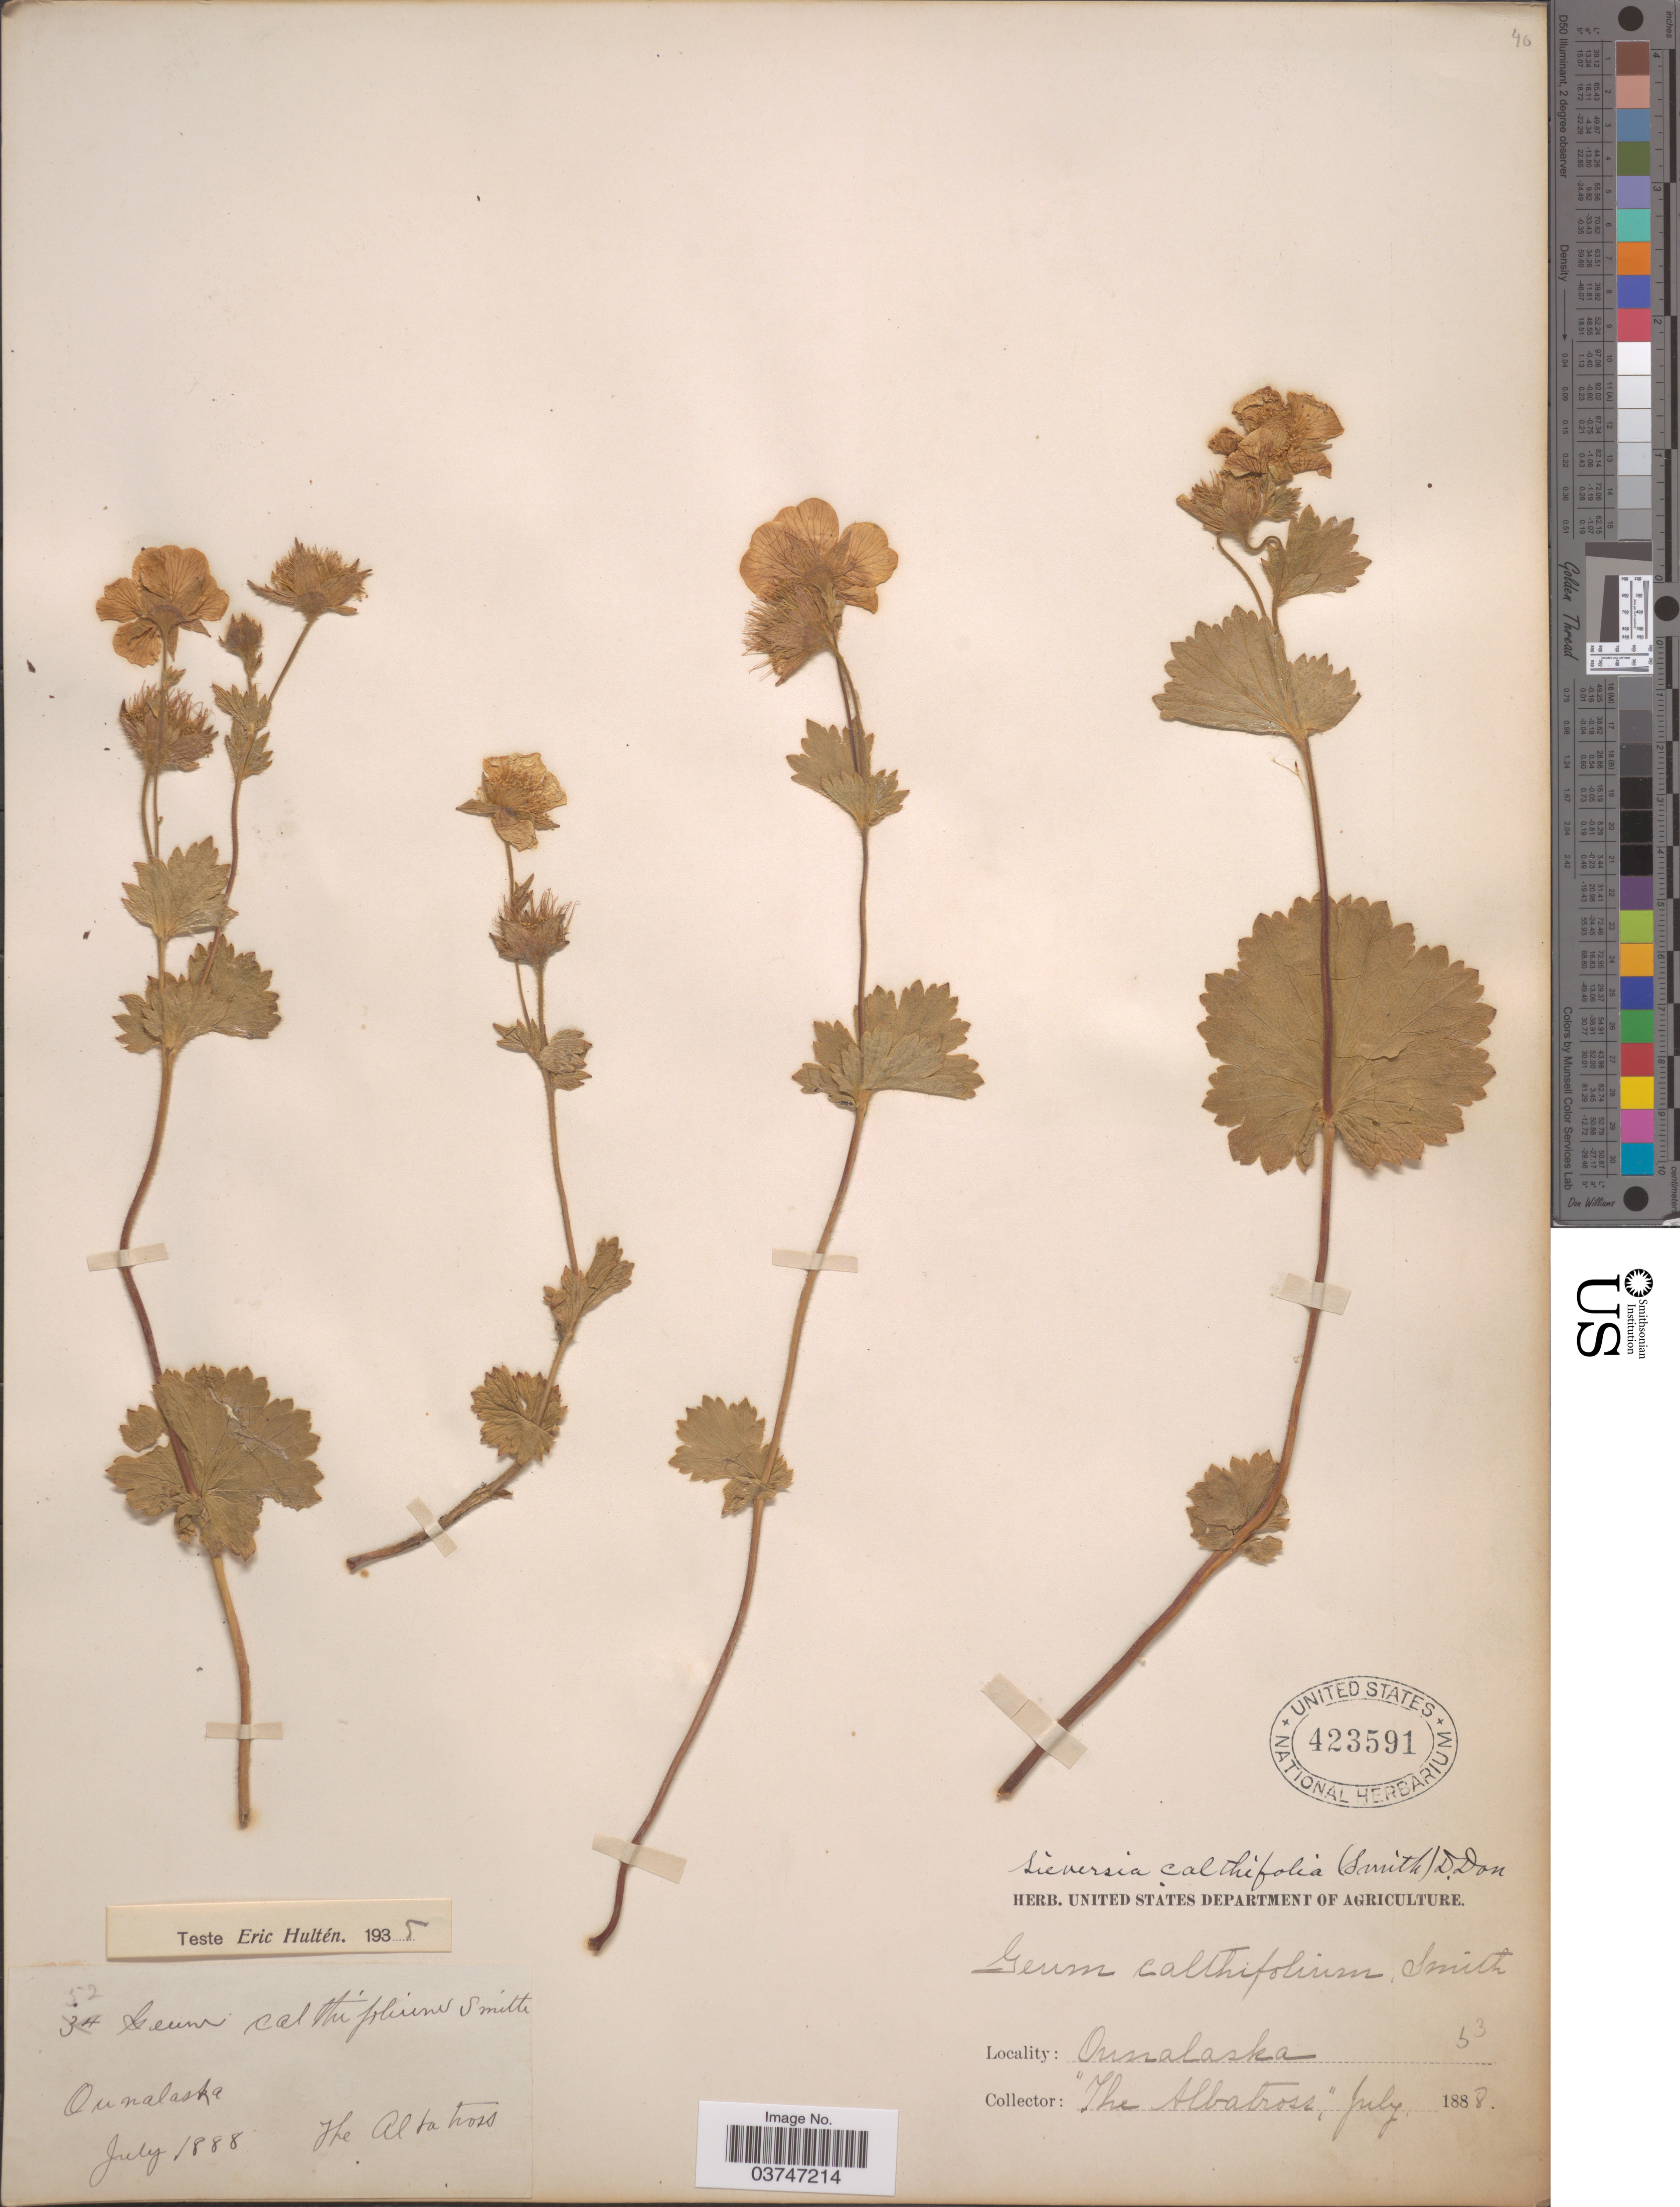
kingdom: Plantae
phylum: Tracheophyta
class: Magnoliopsida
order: Rosales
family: Rosaceae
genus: Geum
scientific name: Geum calthifolium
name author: Menzies ex Sm.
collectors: "The Albatross"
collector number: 52/53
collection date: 1888-07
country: United States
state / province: Alaska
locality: Unalaska.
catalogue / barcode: US 423591